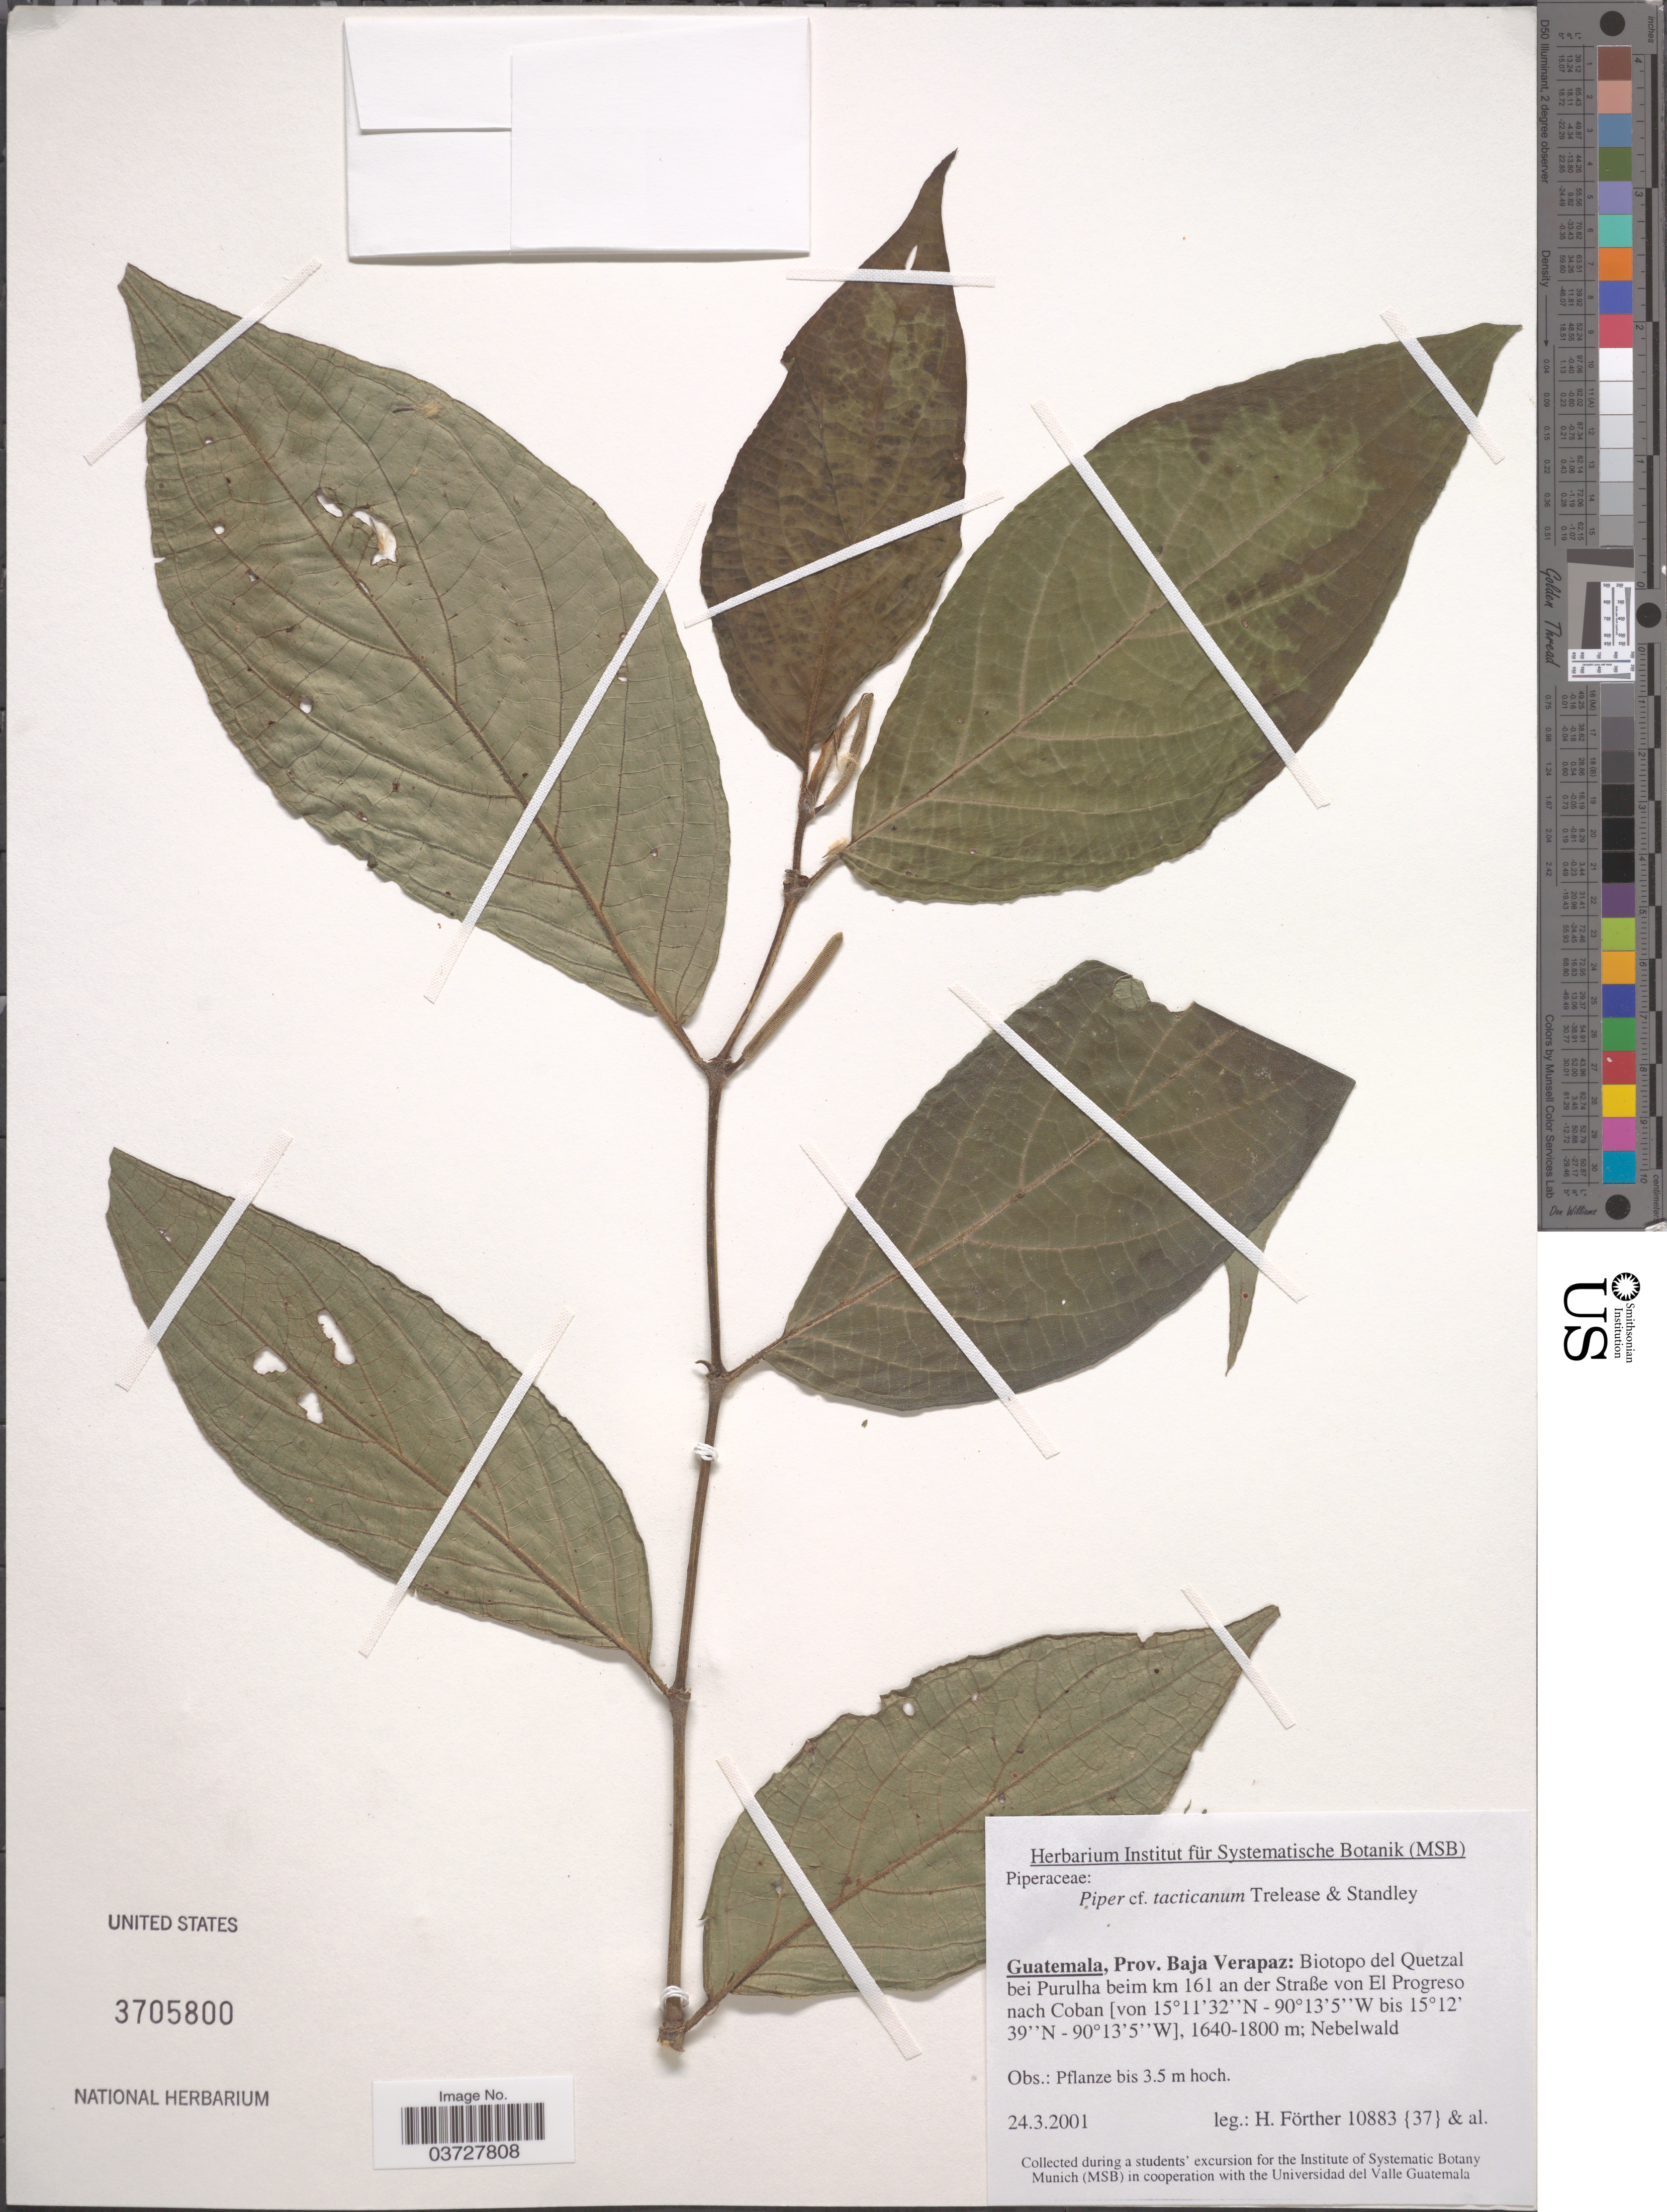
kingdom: Plantae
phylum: Tracheophyta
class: Magnoliopsida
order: Piperales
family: Piperaceae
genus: Piper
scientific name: Piper tacticanum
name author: Trel. & Standl.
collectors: H. Förther & et al.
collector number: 10883 {37}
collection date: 2001-03-24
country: Guatemala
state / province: Baja Verapaz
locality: Biotopo del Quetzal bei Purulha beim km 161 an der Straße von El Progreso nach Coban, Nebelwald.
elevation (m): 1640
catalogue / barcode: US 3705800